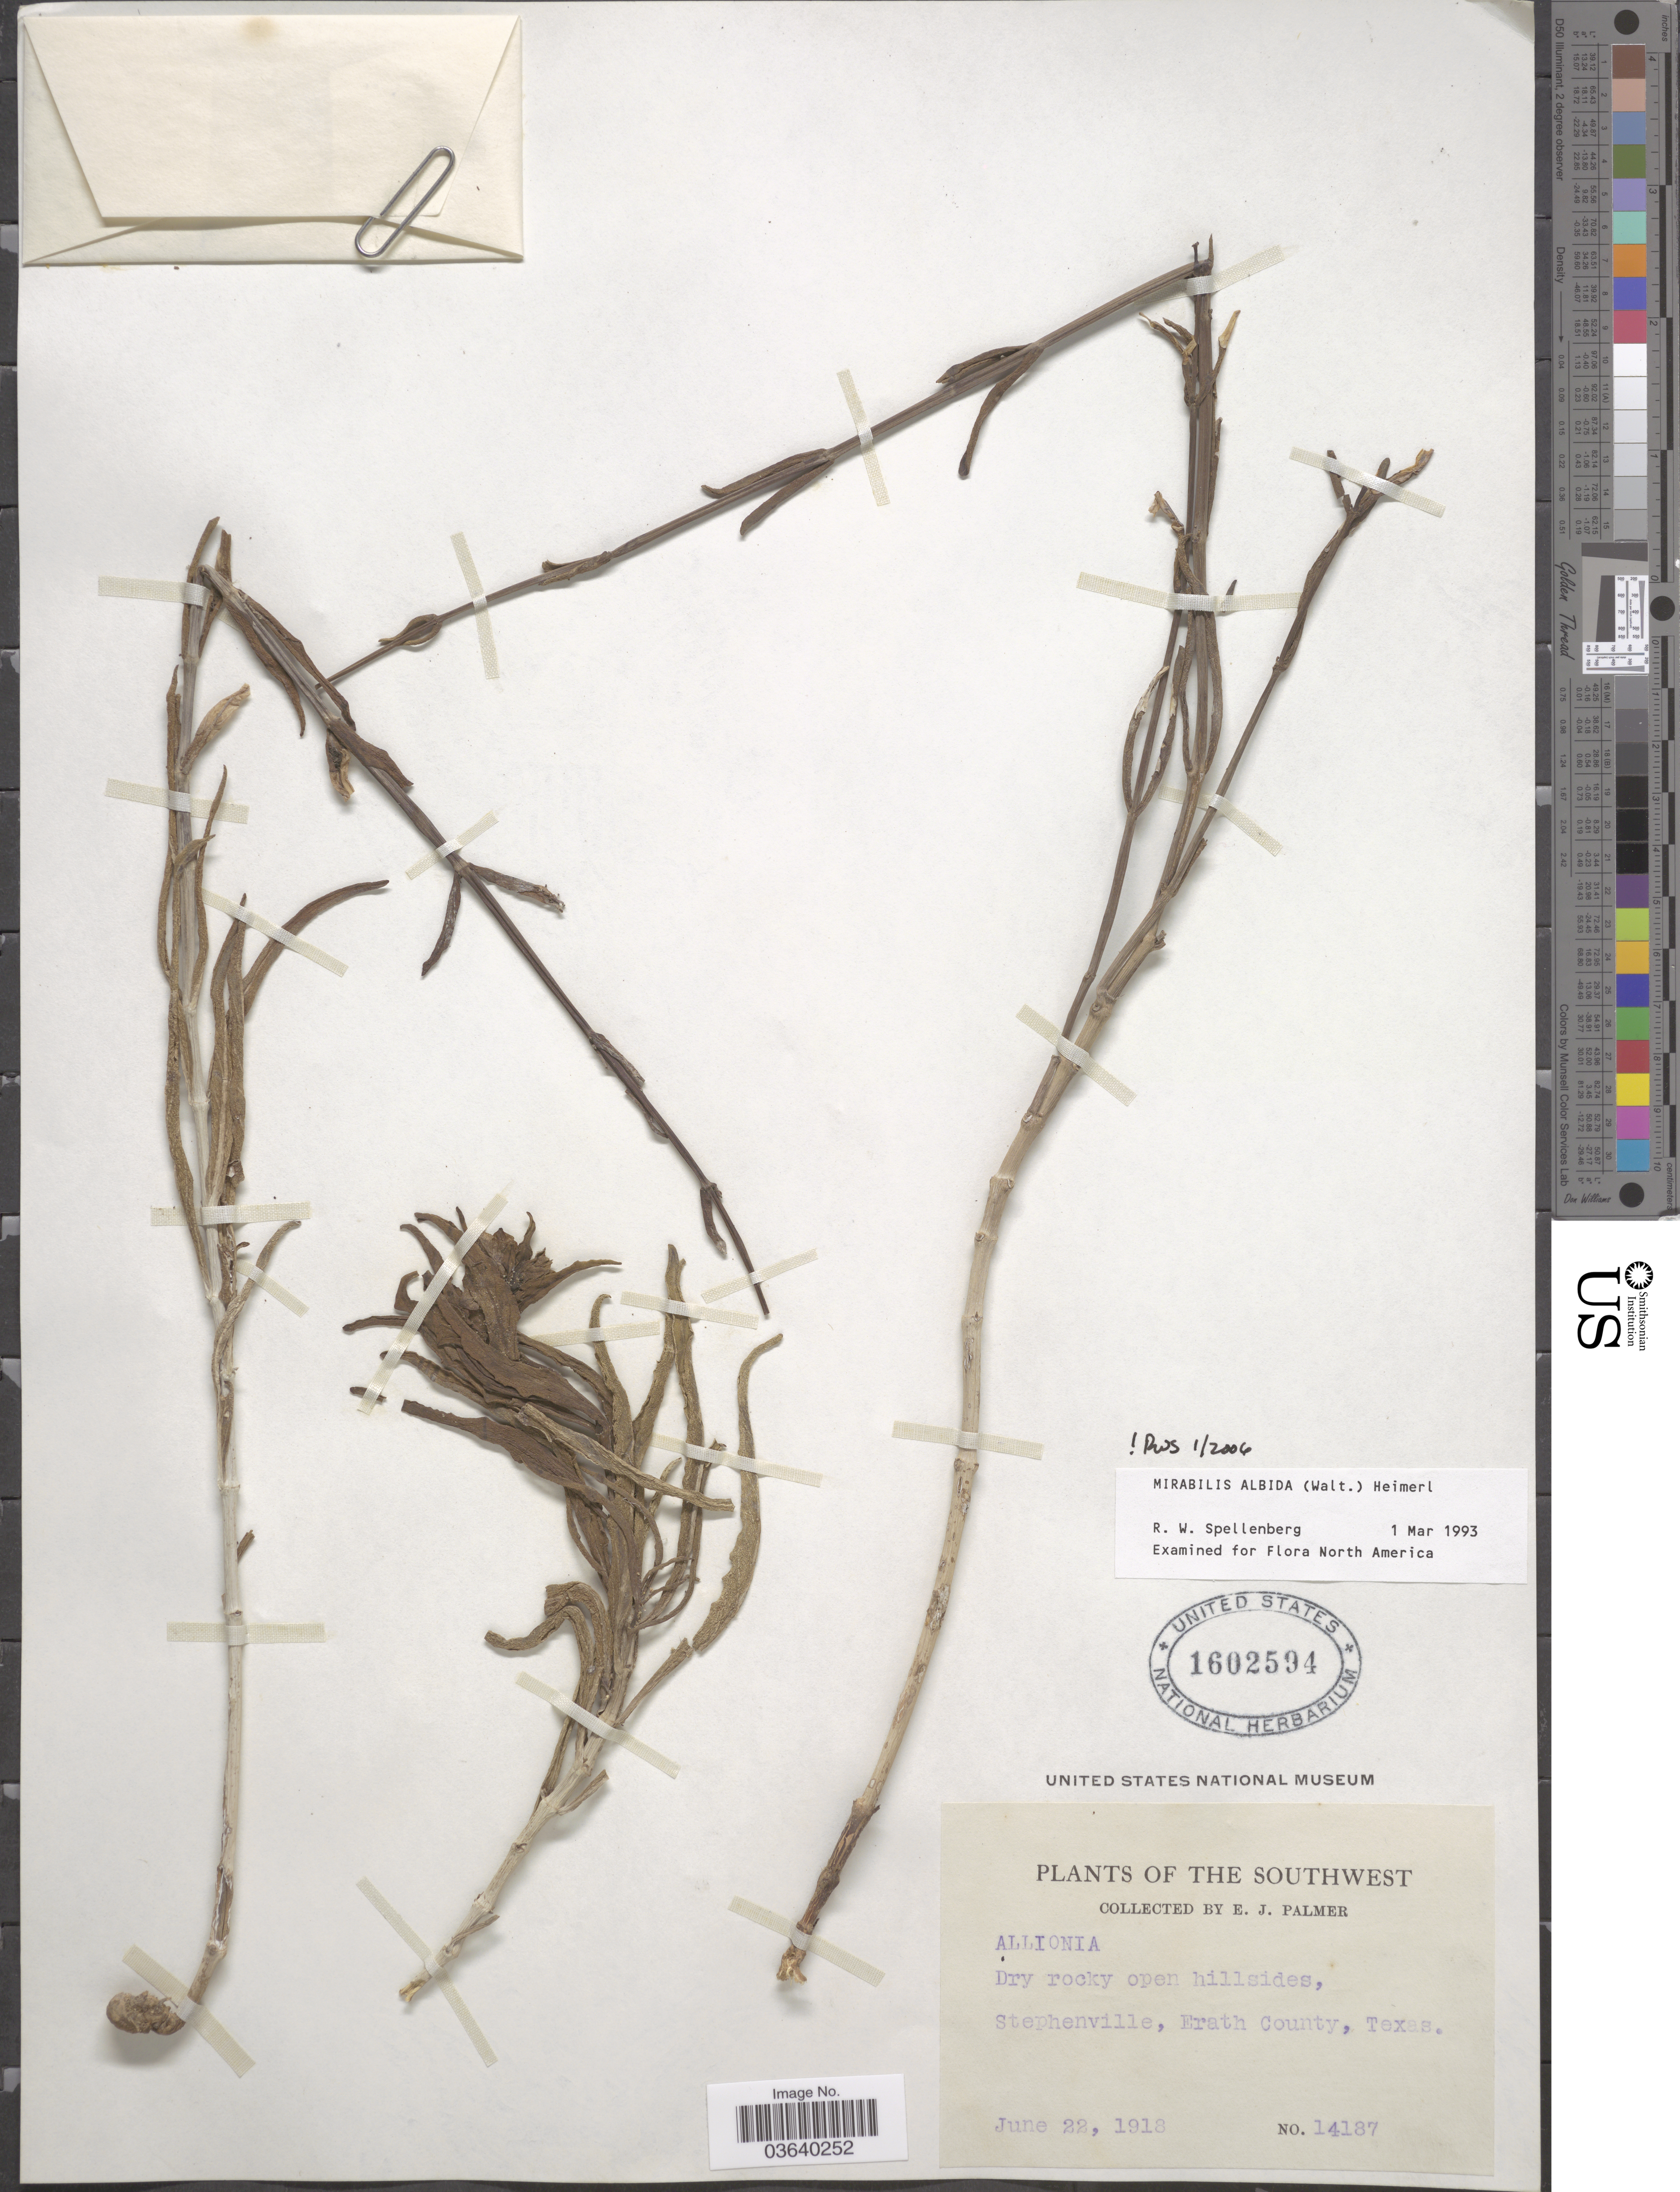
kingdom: Plantae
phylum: Tracheophyta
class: Magnoliopsida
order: Caryophyllales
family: Nyctaginaceae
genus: Mirabilis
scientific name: Mirabilis albida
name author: (Walter) Heimerl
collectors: E. J. Palmer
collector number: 14187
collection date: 1918-06-22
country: United States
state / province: Texas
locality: Southwest. Stephenville, Erath County.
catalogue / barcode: US 1602594